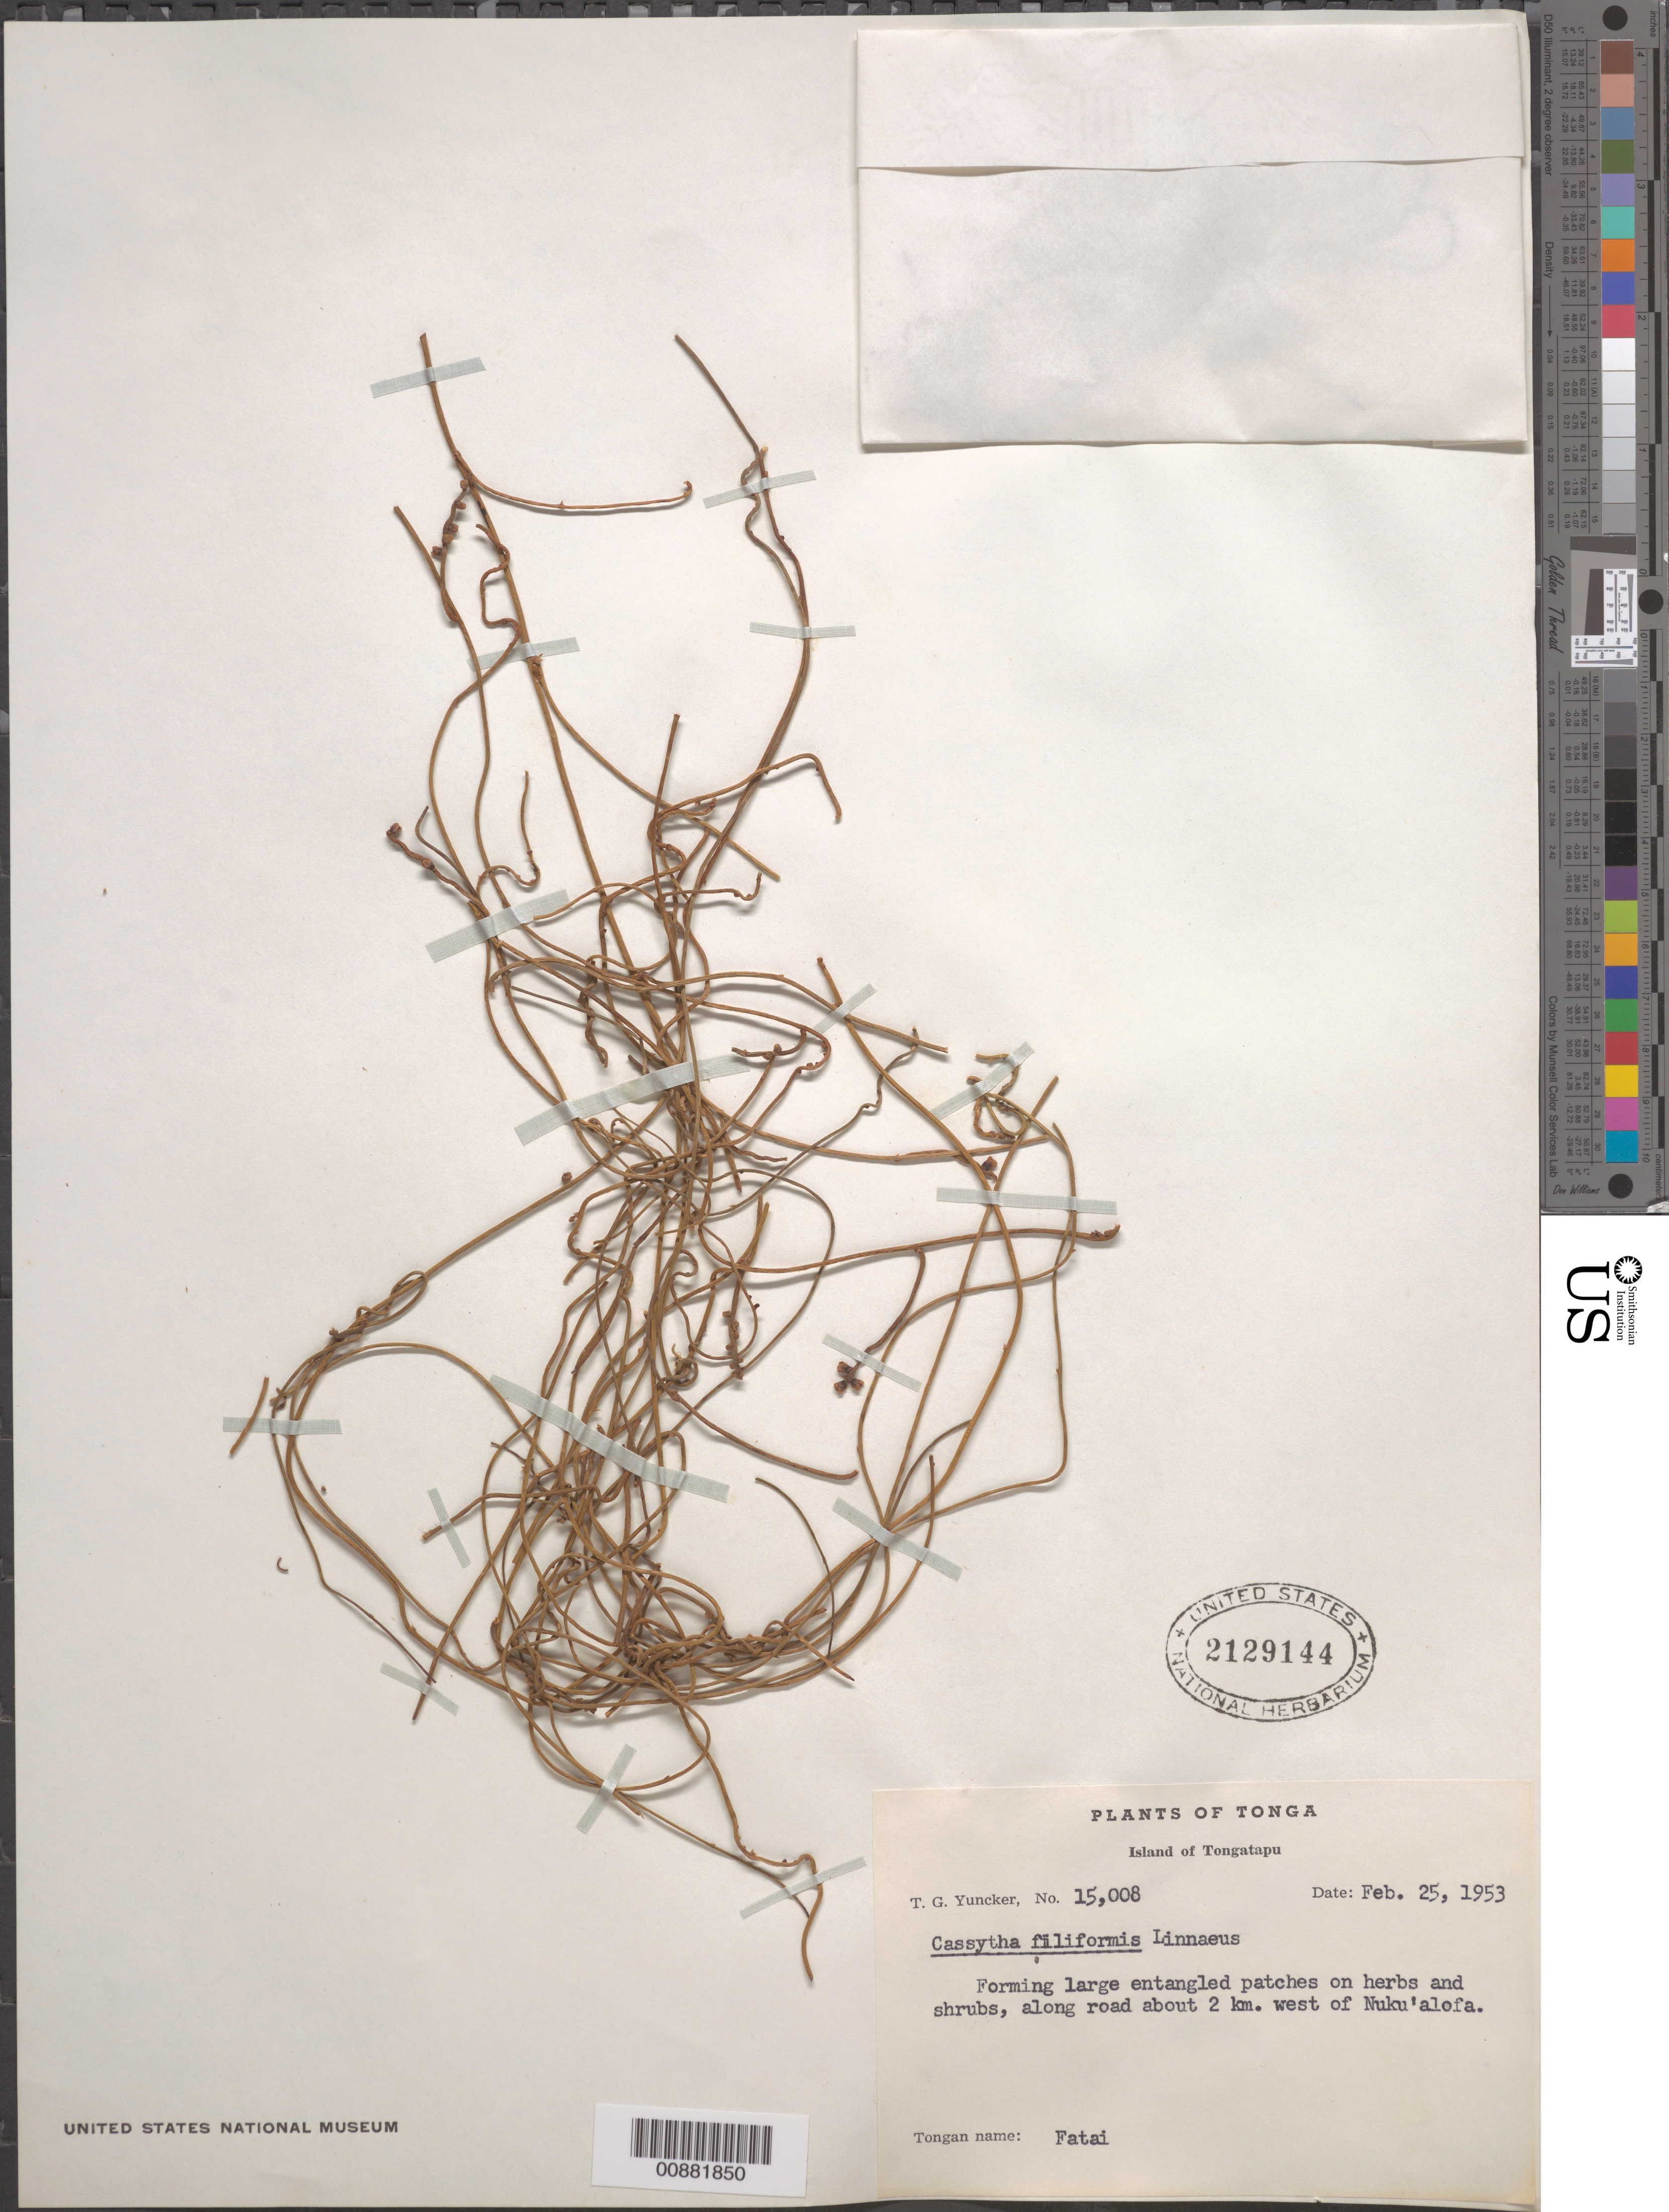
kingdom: Plantae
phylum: Tracheophyta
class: Magnoliopsida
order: Laurales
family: Lauraceae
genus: Cassytha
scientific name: Cassytha filiformis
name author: L.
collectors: T. G. Yuncker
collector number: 15008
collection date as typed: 25 Feb 1953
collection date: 1953-02-25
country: Tonga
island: Nuku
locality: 2 km W Nuku'alofa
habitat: Forming large entangled patcheson herbs & shrubs along road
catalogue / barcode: US 2129144